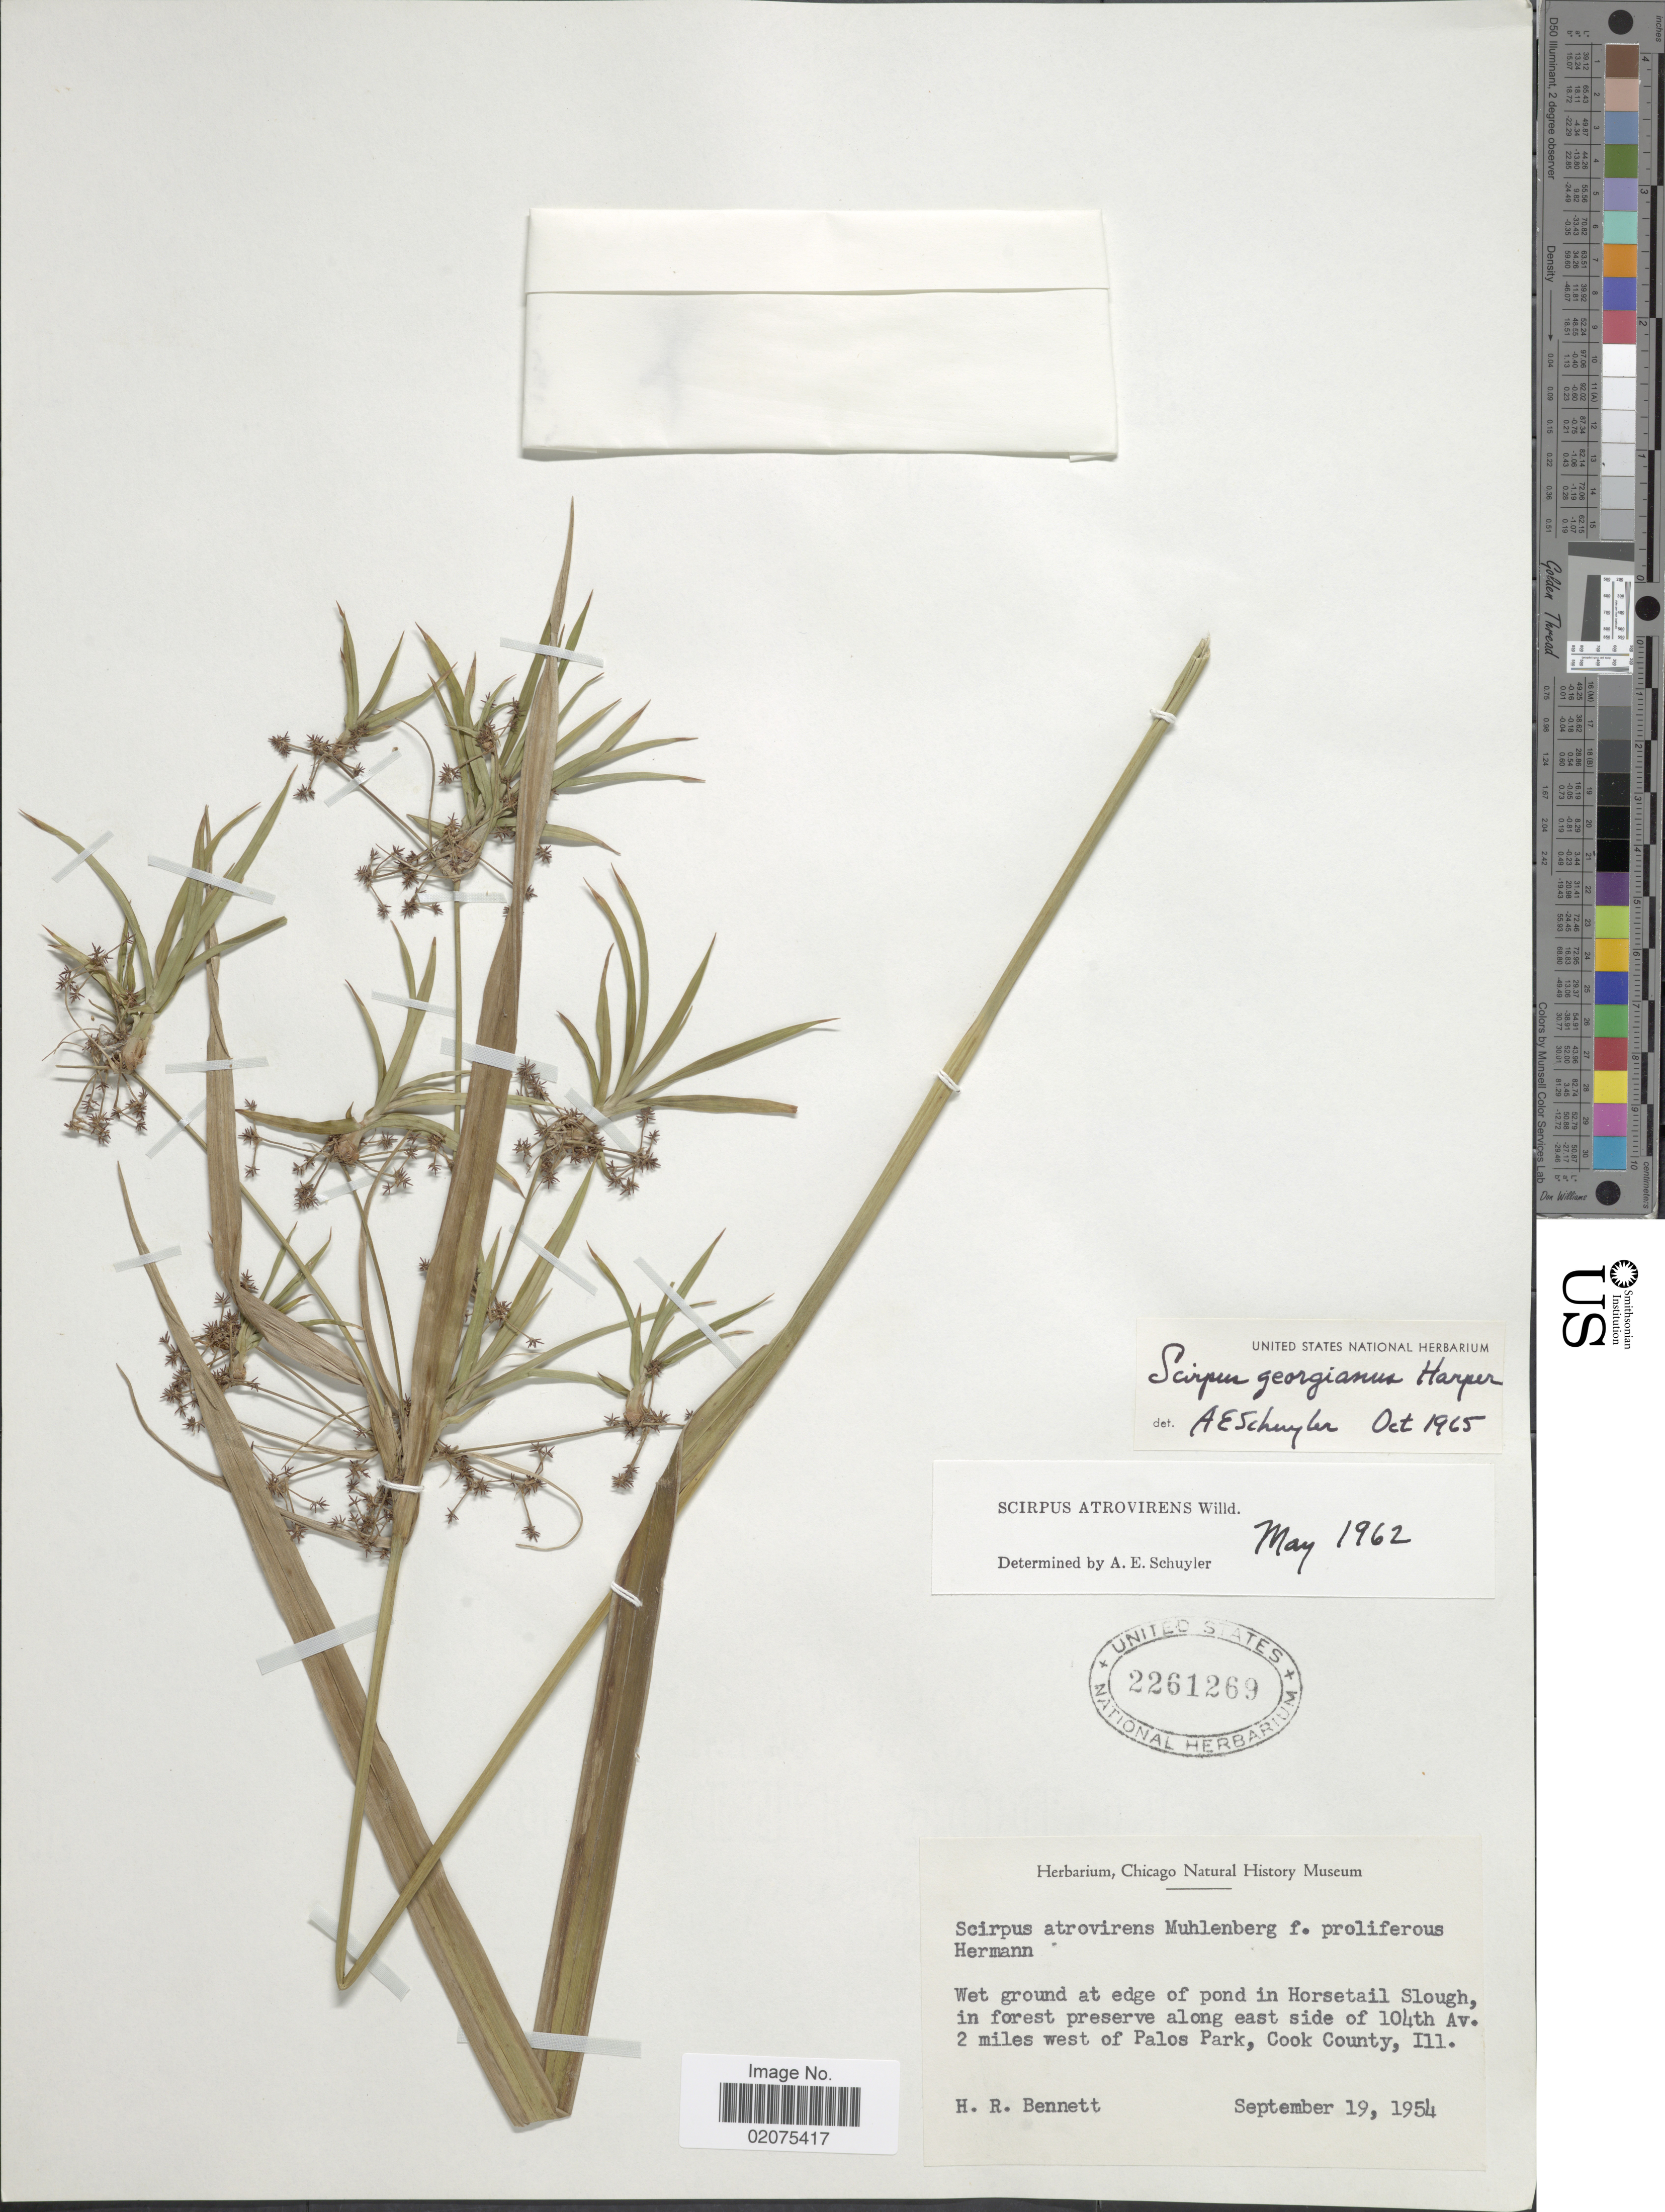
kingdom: Plantae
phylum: Tracheophyta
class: Liliopsida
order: Poales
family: Cyperaceae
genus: Scirpus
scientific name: Scirpus georgianus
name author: R.M. Harper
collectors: H. R. Bennett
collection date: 1954-09-19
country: United States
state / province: Illinois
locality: Wet ground at edge of pond in Horsetail Slough, in forest preserve along east side of 104th Av. 2 miles west of Palos park, Cook County, Ill.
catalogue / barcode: US 2261269